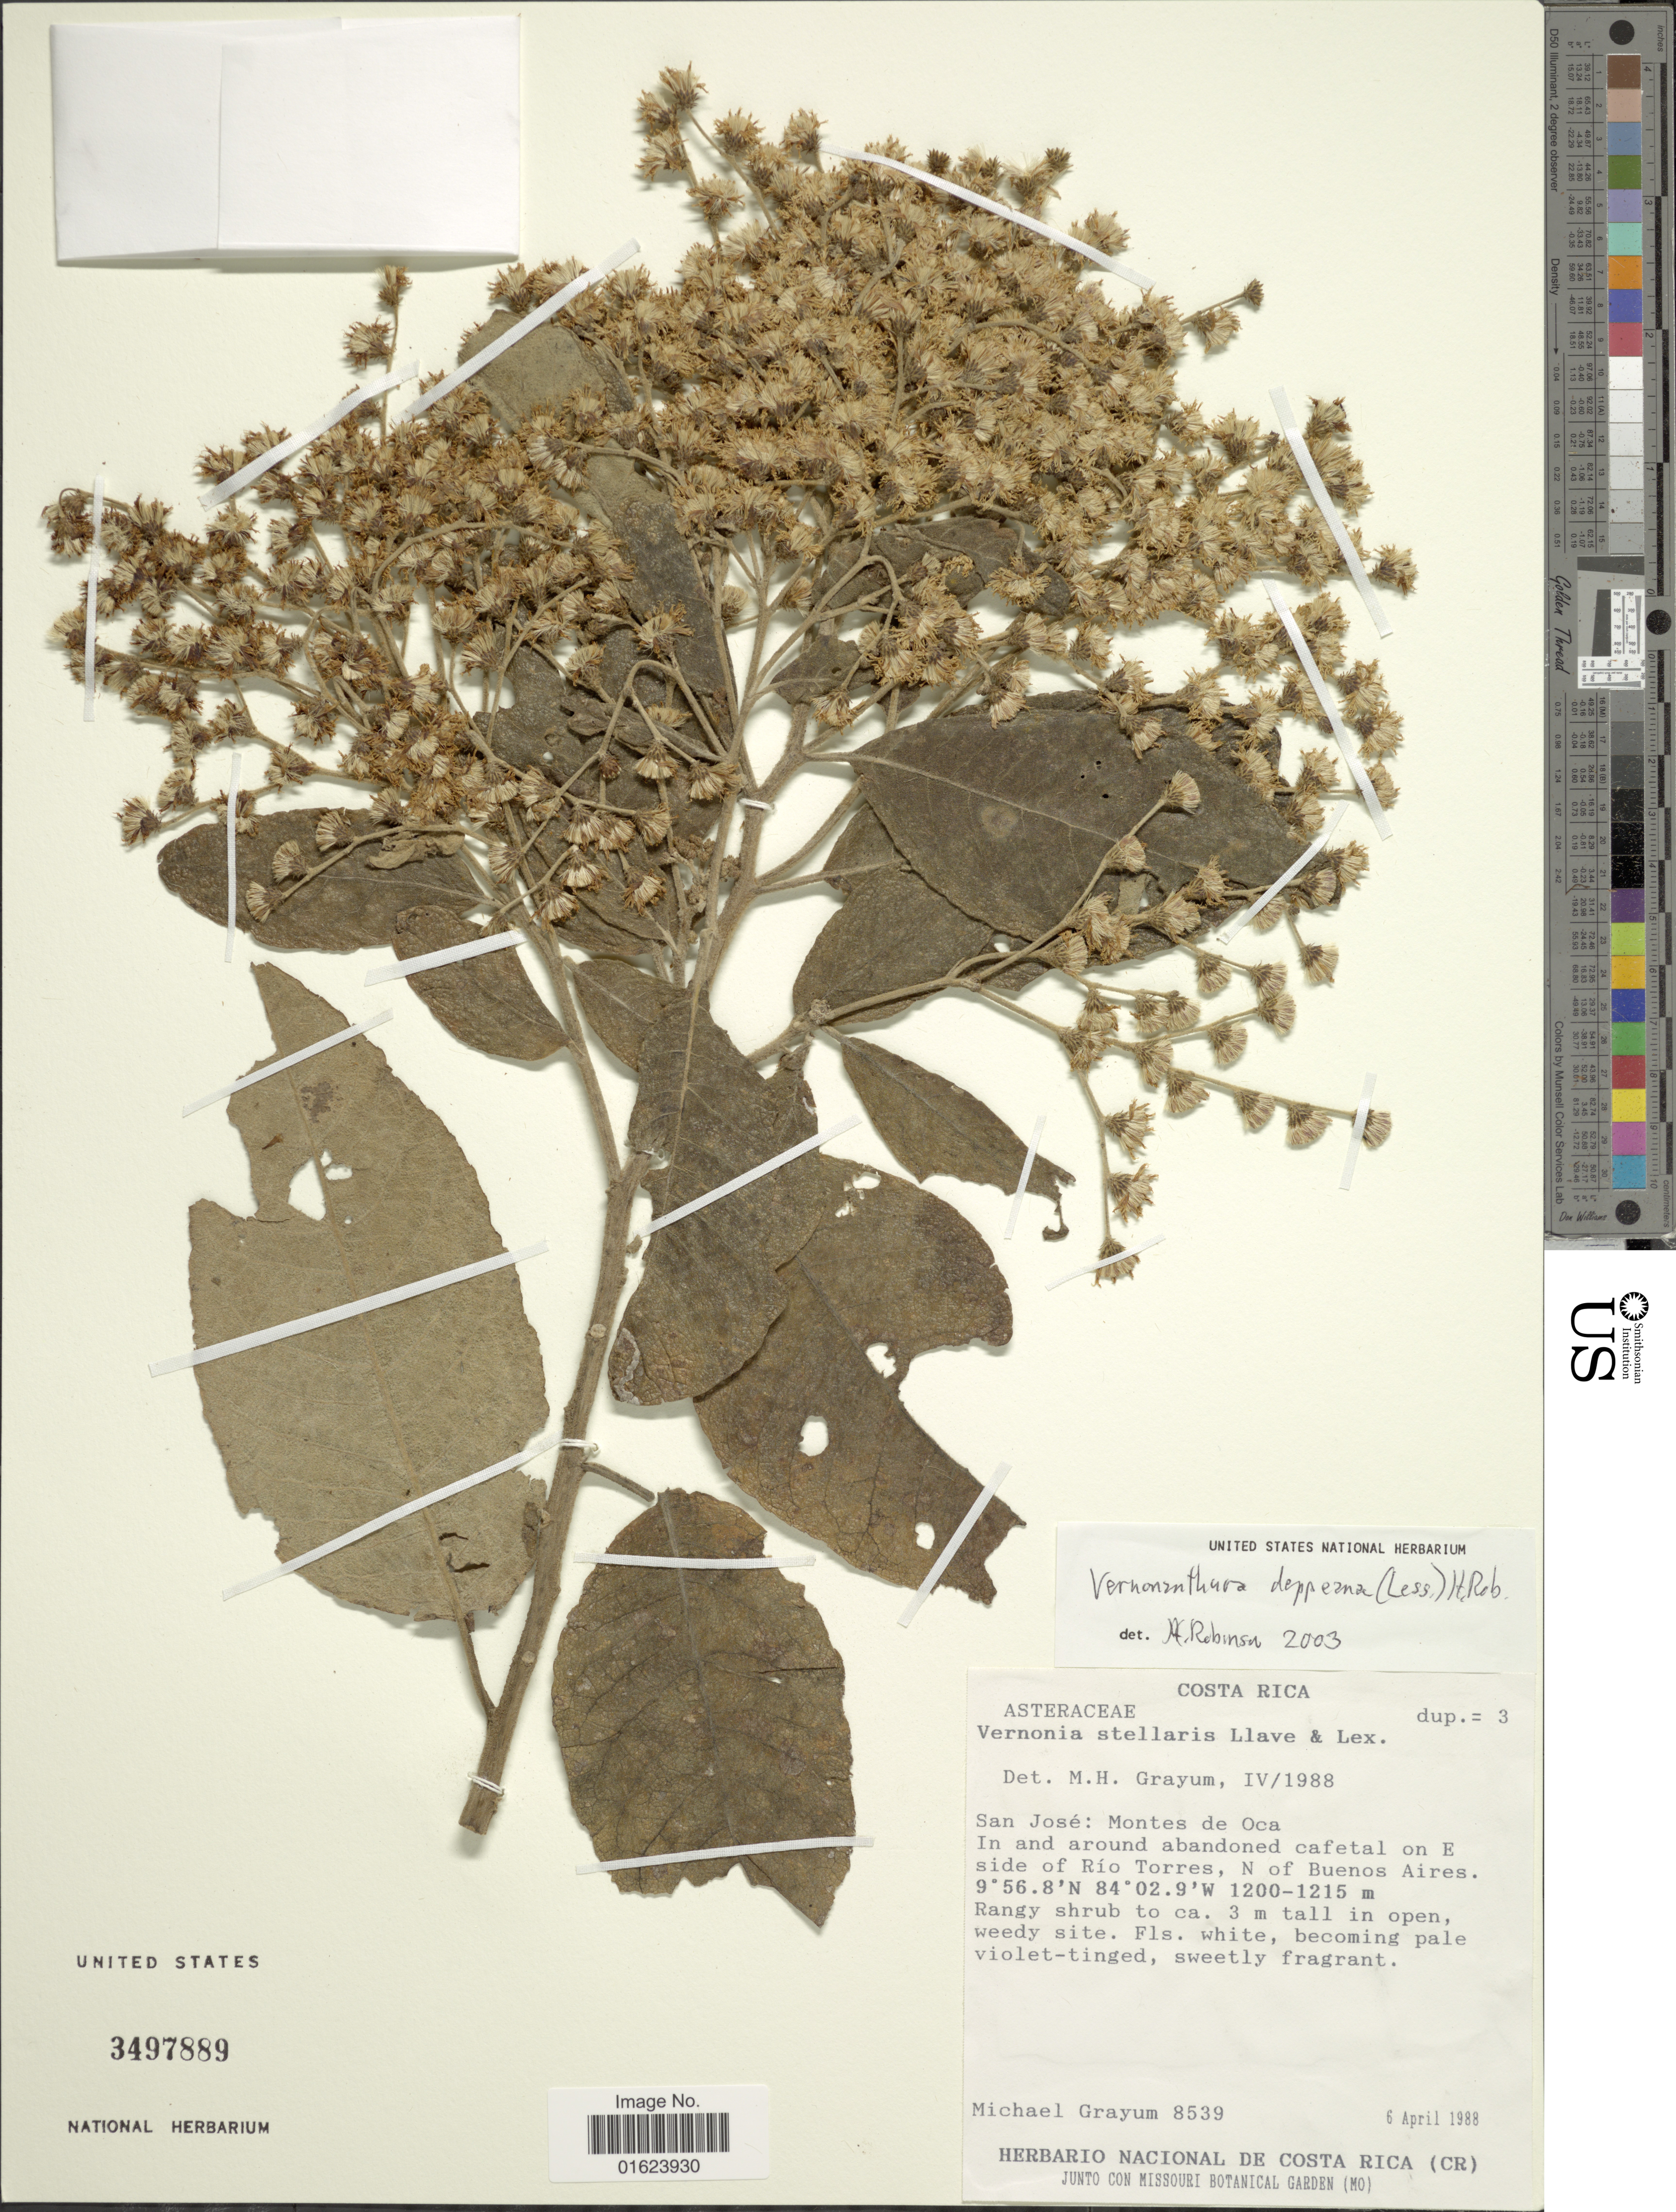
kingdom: Plantae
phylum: Tracheophyta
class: Magnoliopsida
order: Asterales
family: Asteraceae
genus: Vernonanthura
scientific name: Vernonanthura patens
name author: (Kunth) H. Rob.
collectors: M. H. Grayum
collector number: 8539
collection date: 1988-04-06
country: Costa Rica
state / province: San José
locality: Costa Rica. San Jose: Montes de Oca. In and around abandoned cafetal on E side of Rio Torres, N of Buenos Aires.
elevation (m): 1200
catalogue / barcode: US 3497889